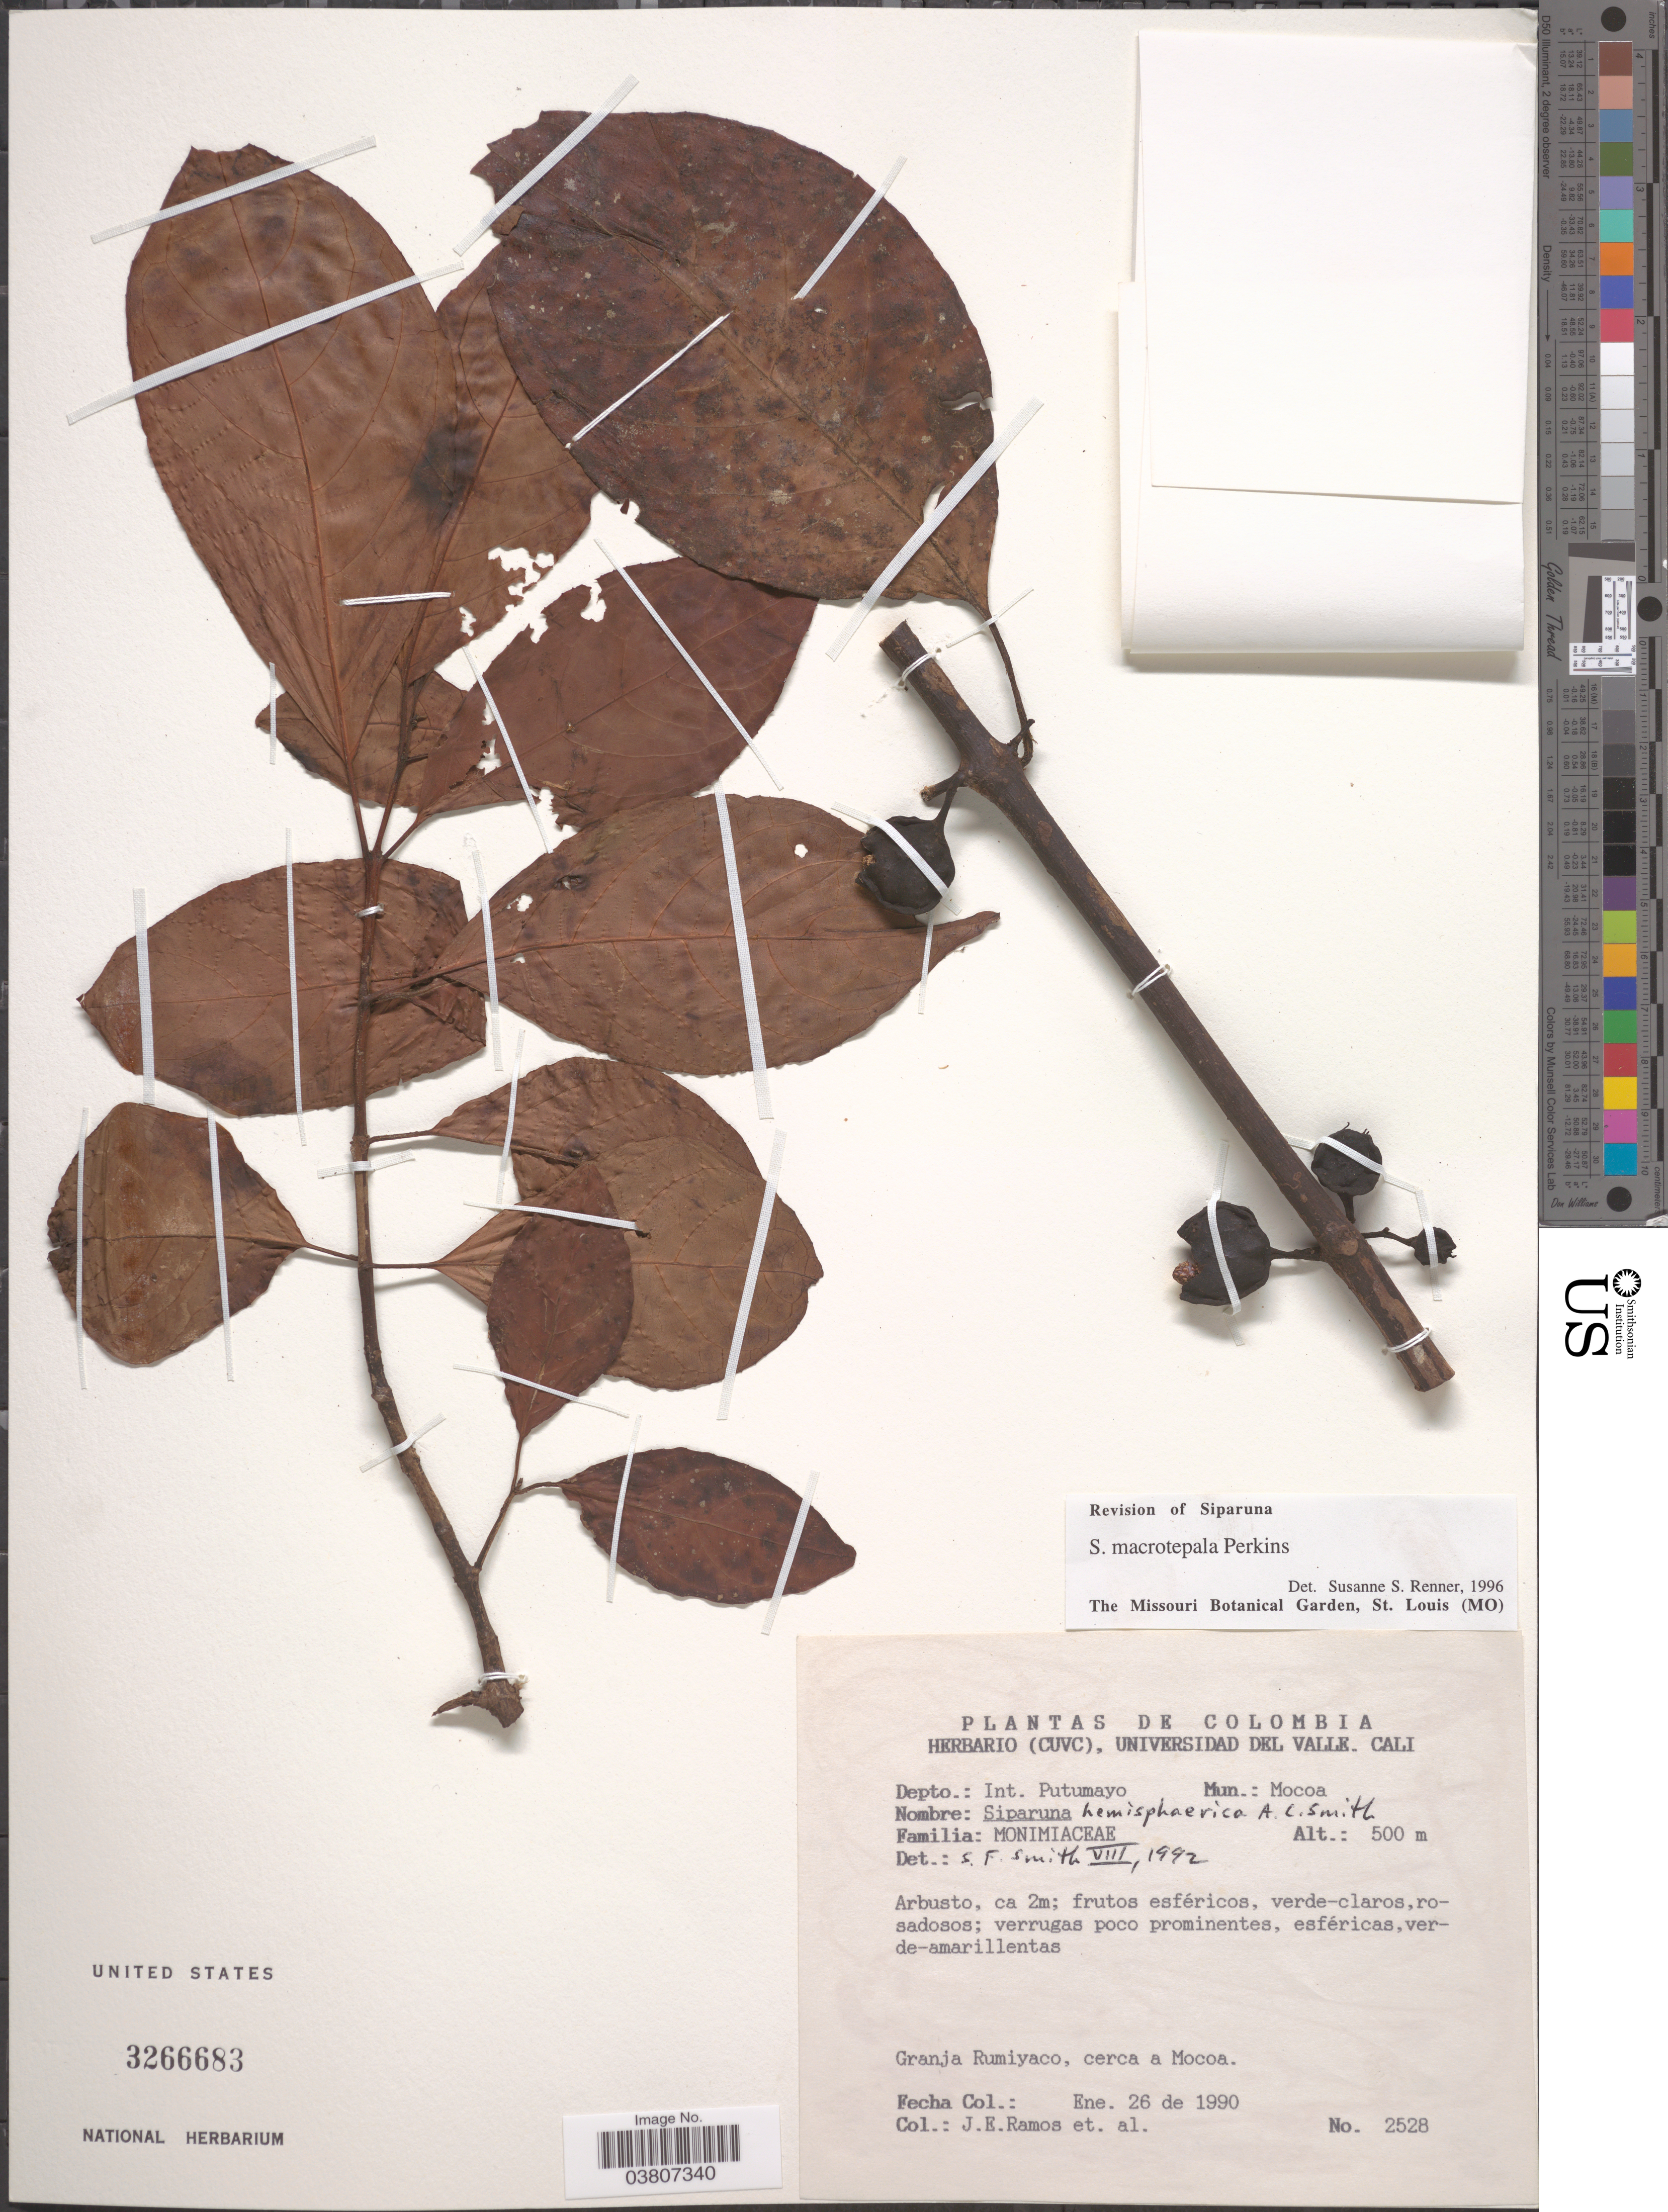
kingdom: Plantae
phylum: Tracheophyta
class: Magnoliopsida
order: Laurales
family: Siparunaceae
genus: Siparuna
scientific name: Siparuna macrotepala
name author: Perkins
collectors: J. E. Ramos & et al.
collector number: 2528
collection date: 1990-01-26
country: Colombia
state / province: Putumayo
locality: Depto.: Int. Putumayo, Mun.: Mocoa. Granja Rumiyaco, cerca a Mocoa.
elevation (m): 500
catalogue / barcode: US 3266683